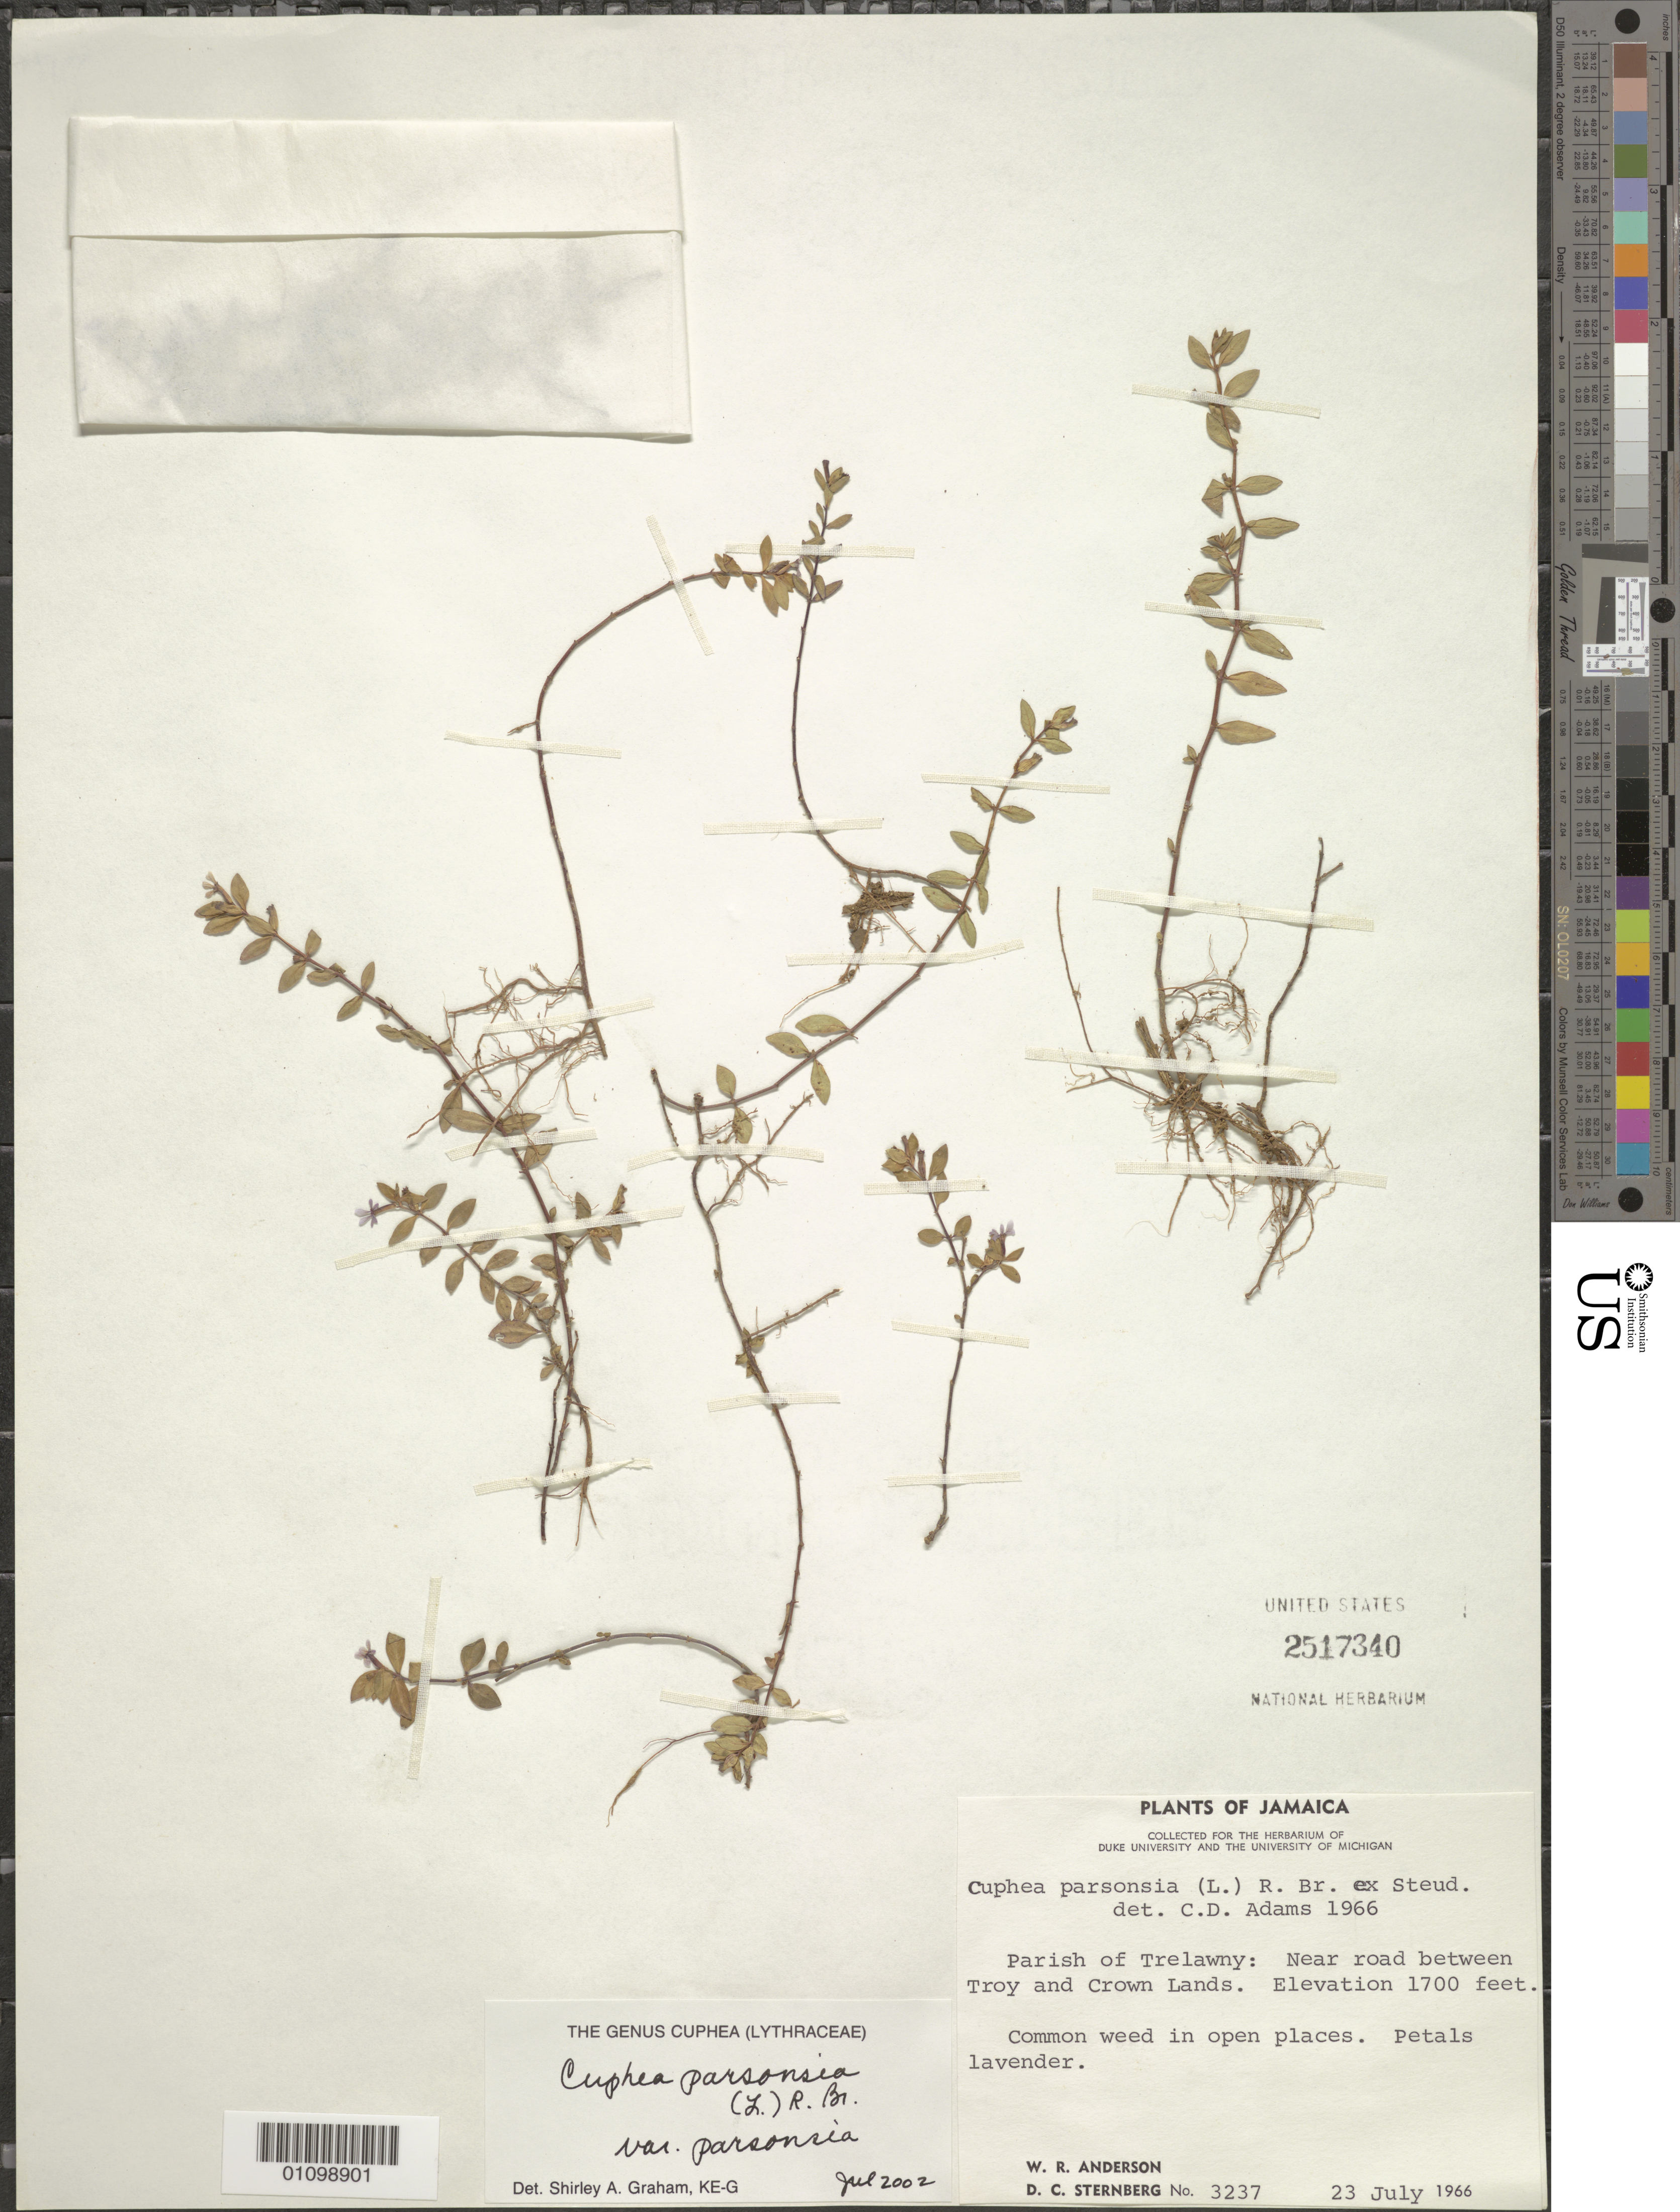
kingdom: Plantae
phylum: Tracheophyta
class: Magnoliopsida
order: Myrtales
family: Lythraceae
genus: Cuphea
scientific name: Cuphea parsonsia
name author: (L.) R. Br. ex Steud.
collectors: W. R. Anderson & D. Sternberg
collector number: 3237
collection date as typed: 23 Jul 1966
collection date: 1966-07-23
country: Jamaica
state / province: Trelawny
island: Jamaica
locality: Near road between Troy and Crown lands.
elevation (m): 518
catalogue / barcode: US 2517340